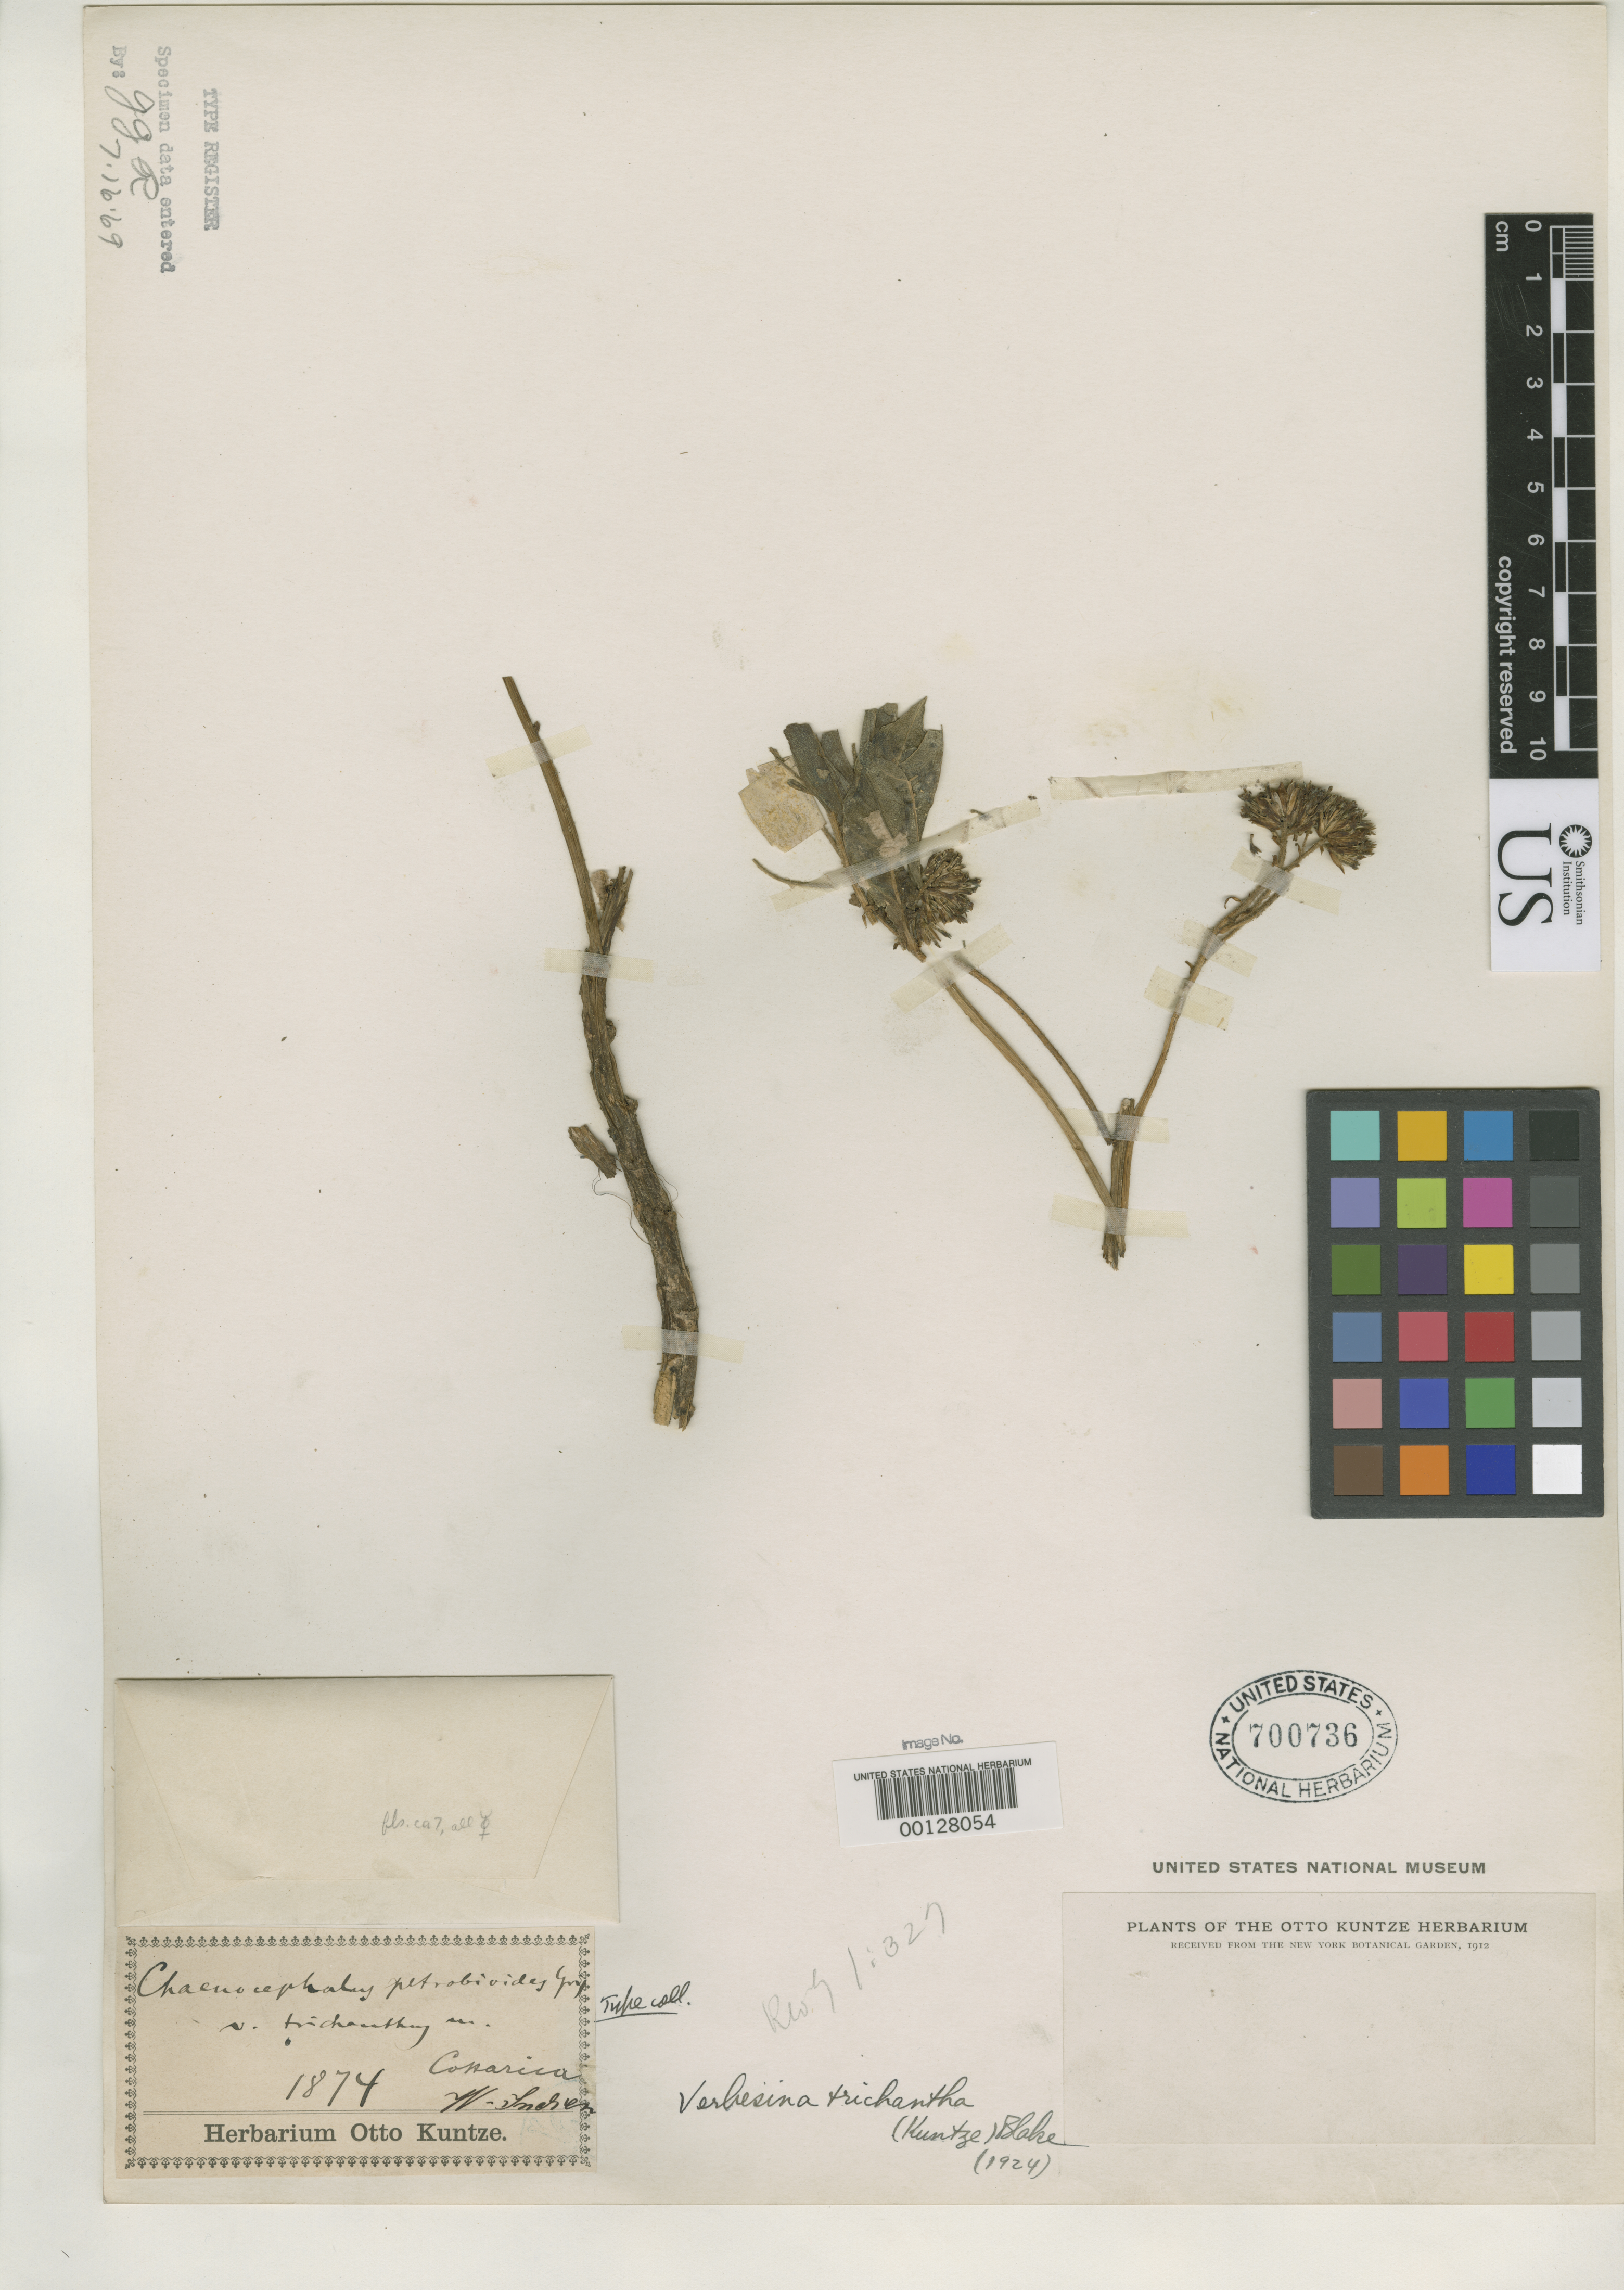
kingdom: Plantae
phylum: Tracheophyta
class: Magnoliopsida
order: Asterales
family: Asteraceae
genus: Chaenocephalus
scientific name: Chaenocephalus petrobioides var. trichanthus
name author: Kuntze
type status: Type Collection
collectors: C.E.O. Kuntze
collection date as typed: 1874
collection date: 1874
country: Costa Rica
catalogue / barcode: US 700736